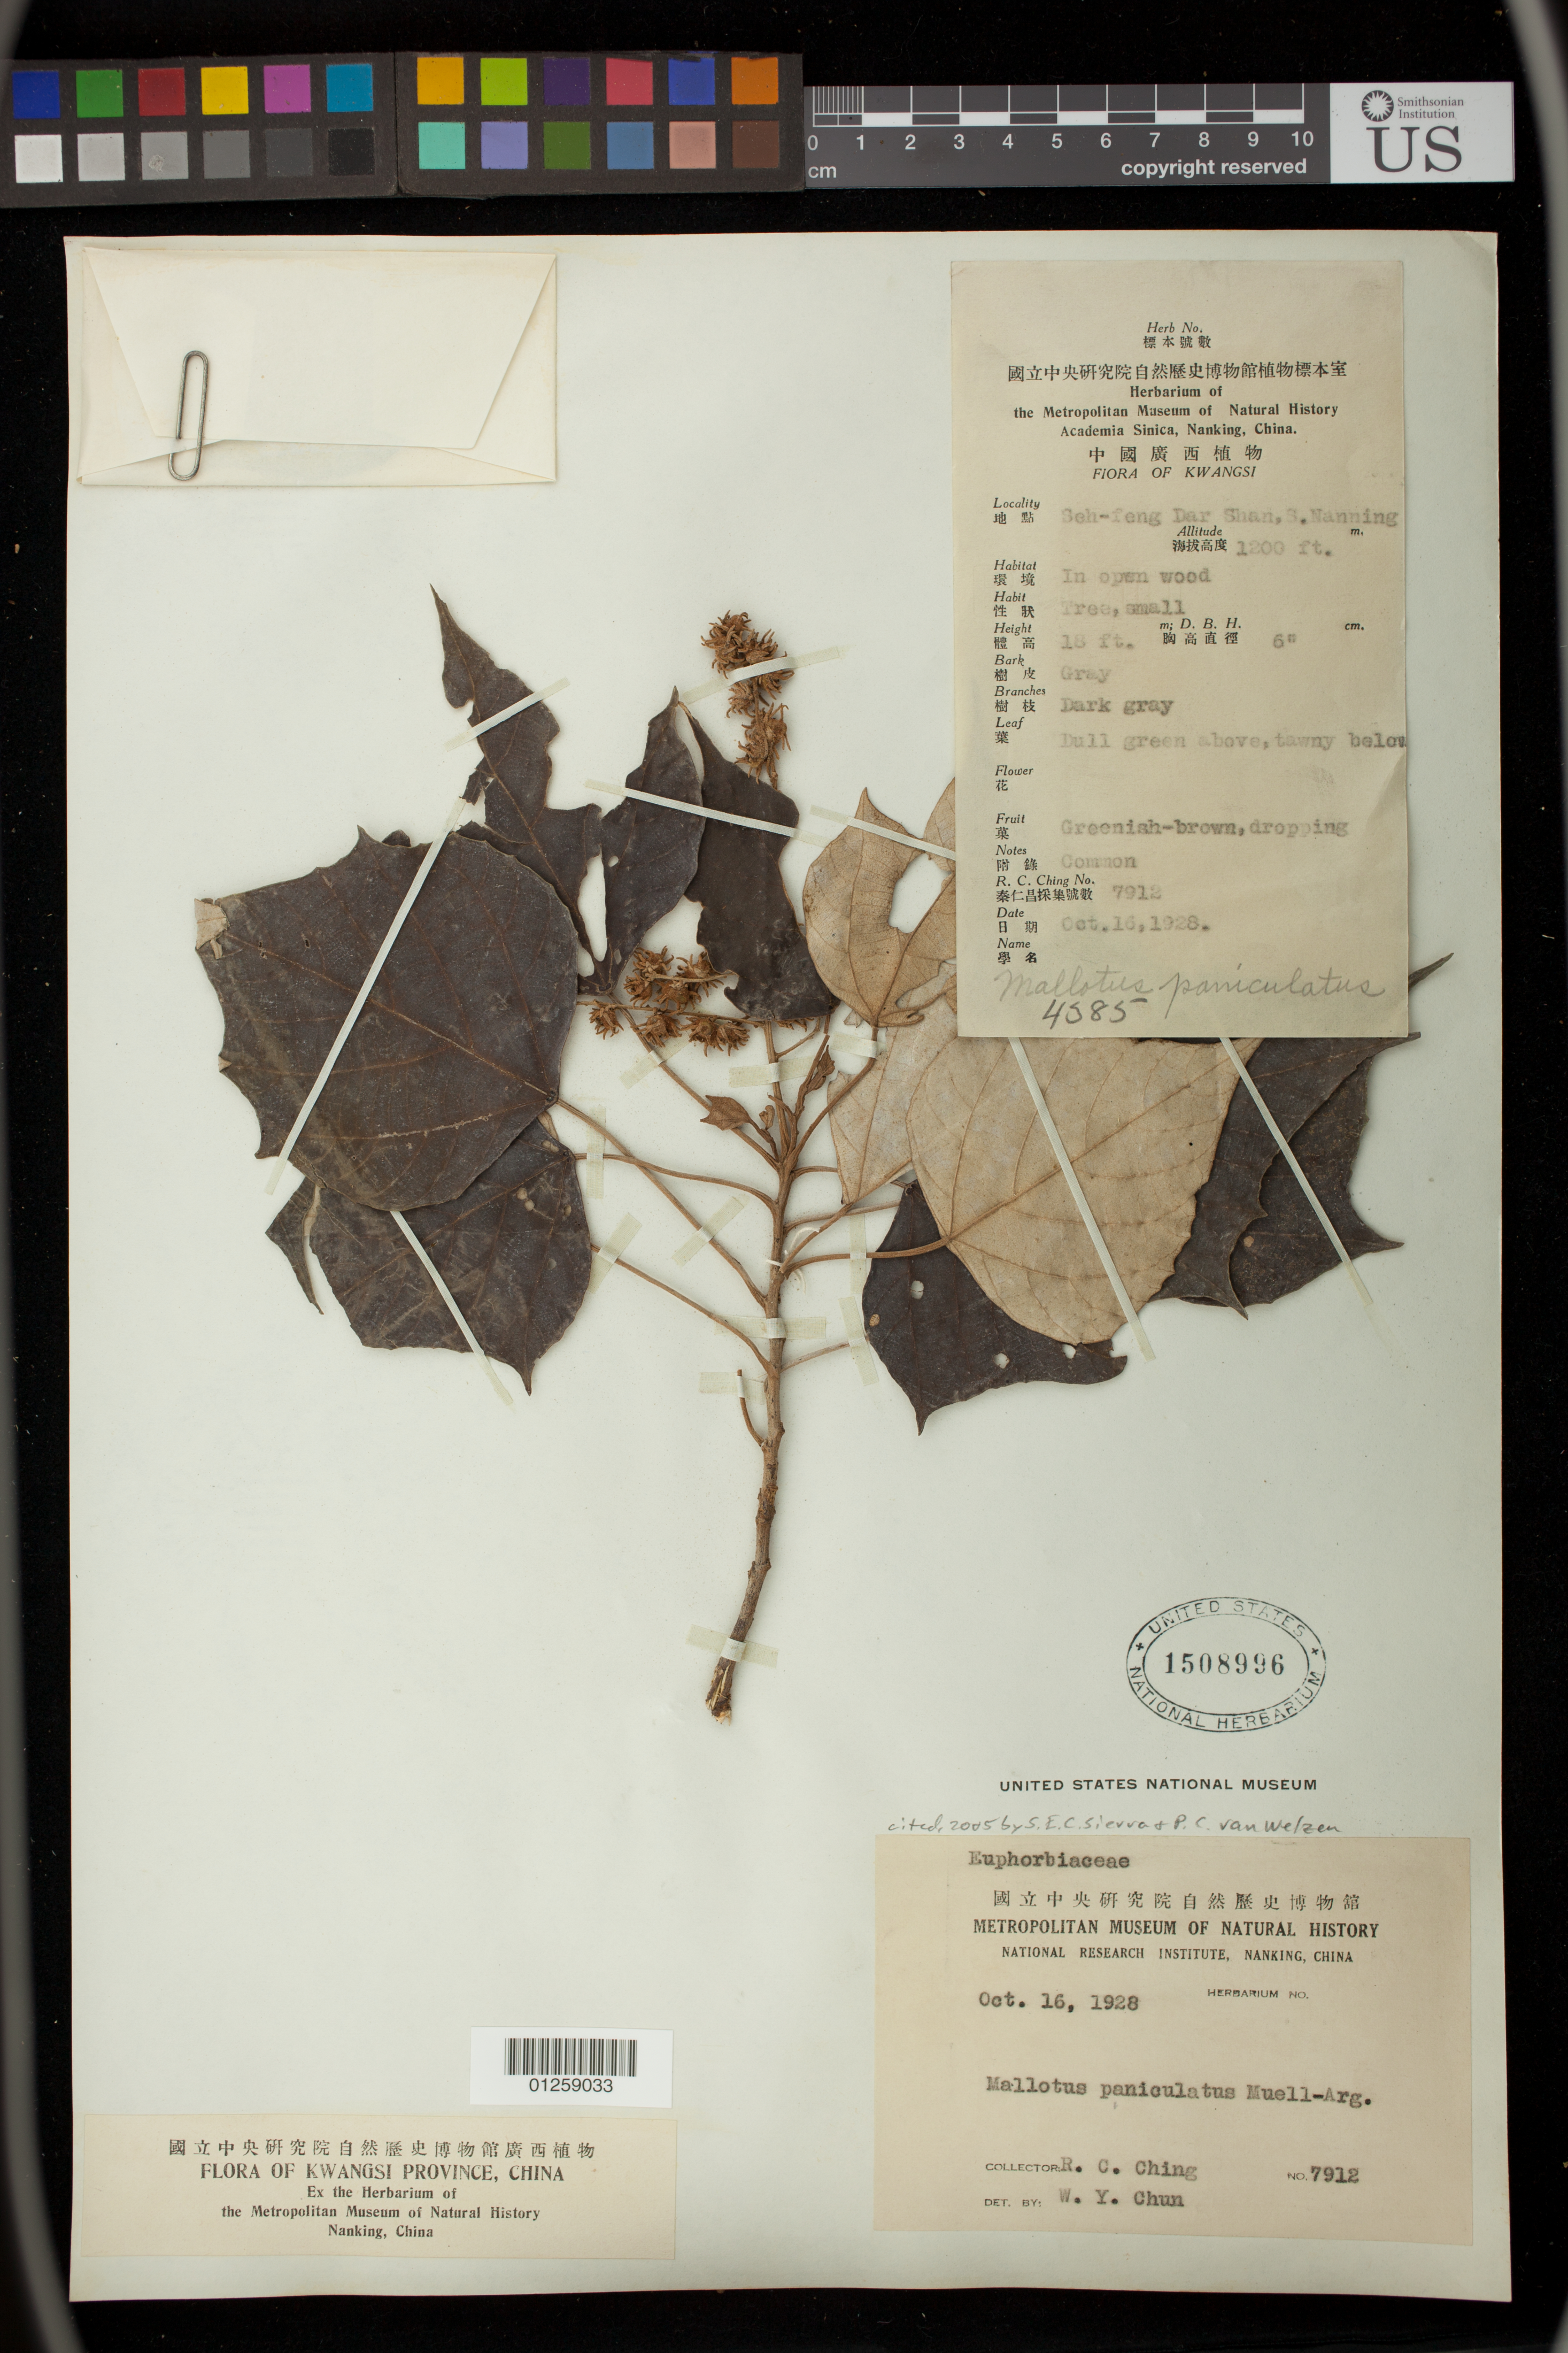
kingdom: Plantae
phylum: Tracheophyta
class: Magnoliopsida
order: Malpighiales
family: Euphorbiaceae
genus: Mallotus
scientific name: Mallotus paniculatus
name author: (Lam.) Müll. Arg.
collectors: R. C. Ching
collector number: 7912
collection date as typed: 16 Oct 1928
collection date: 1928-10-16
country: China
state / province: Guangxi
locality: SEh-Feng Dar Shan, S Nanning.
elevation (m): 366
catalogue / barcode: US 1508996